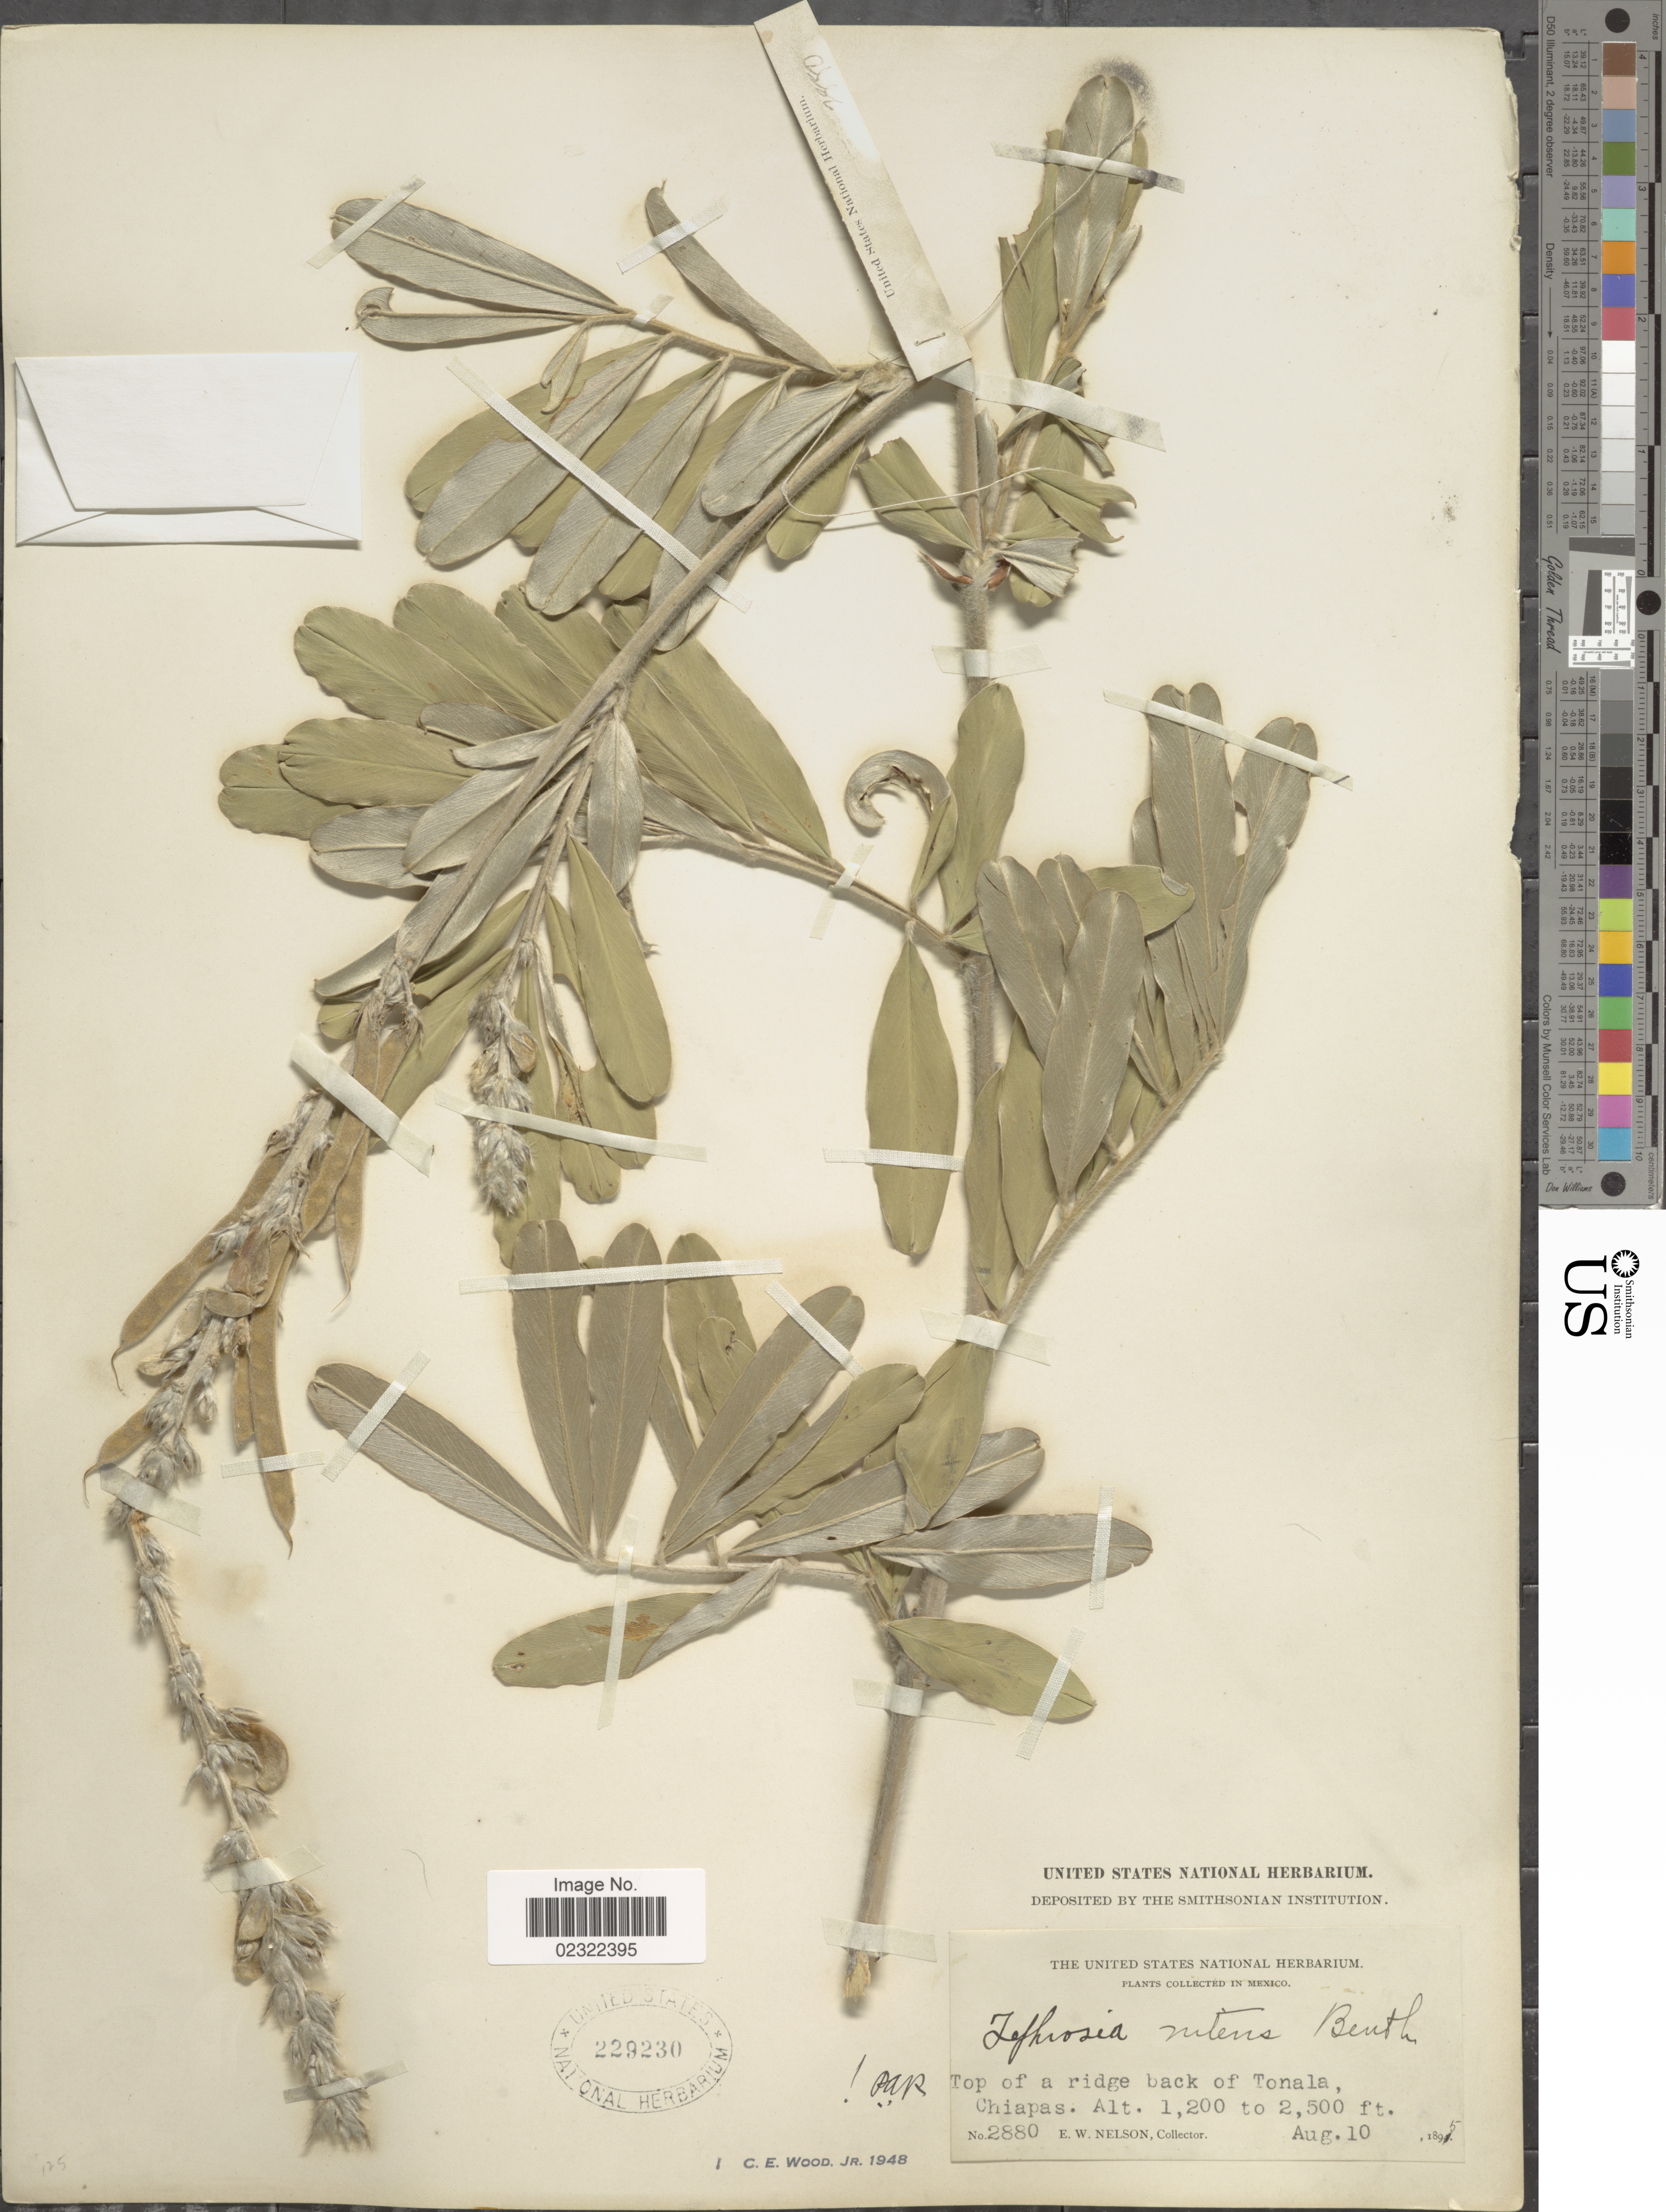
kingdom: Plantae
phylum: Tracheophyta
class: Magnoliopsida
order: Fabales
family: Fabaceae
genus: Tephrosia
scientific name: Tephrosia nitens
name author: Benth.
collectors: E. W. Nelson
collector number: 2880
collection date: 1895-08-10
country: Mexico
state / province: Chiapas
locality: Mexico, Top of ridge back of Tonala, Chiapas.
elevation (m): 366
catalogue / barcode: US 229230